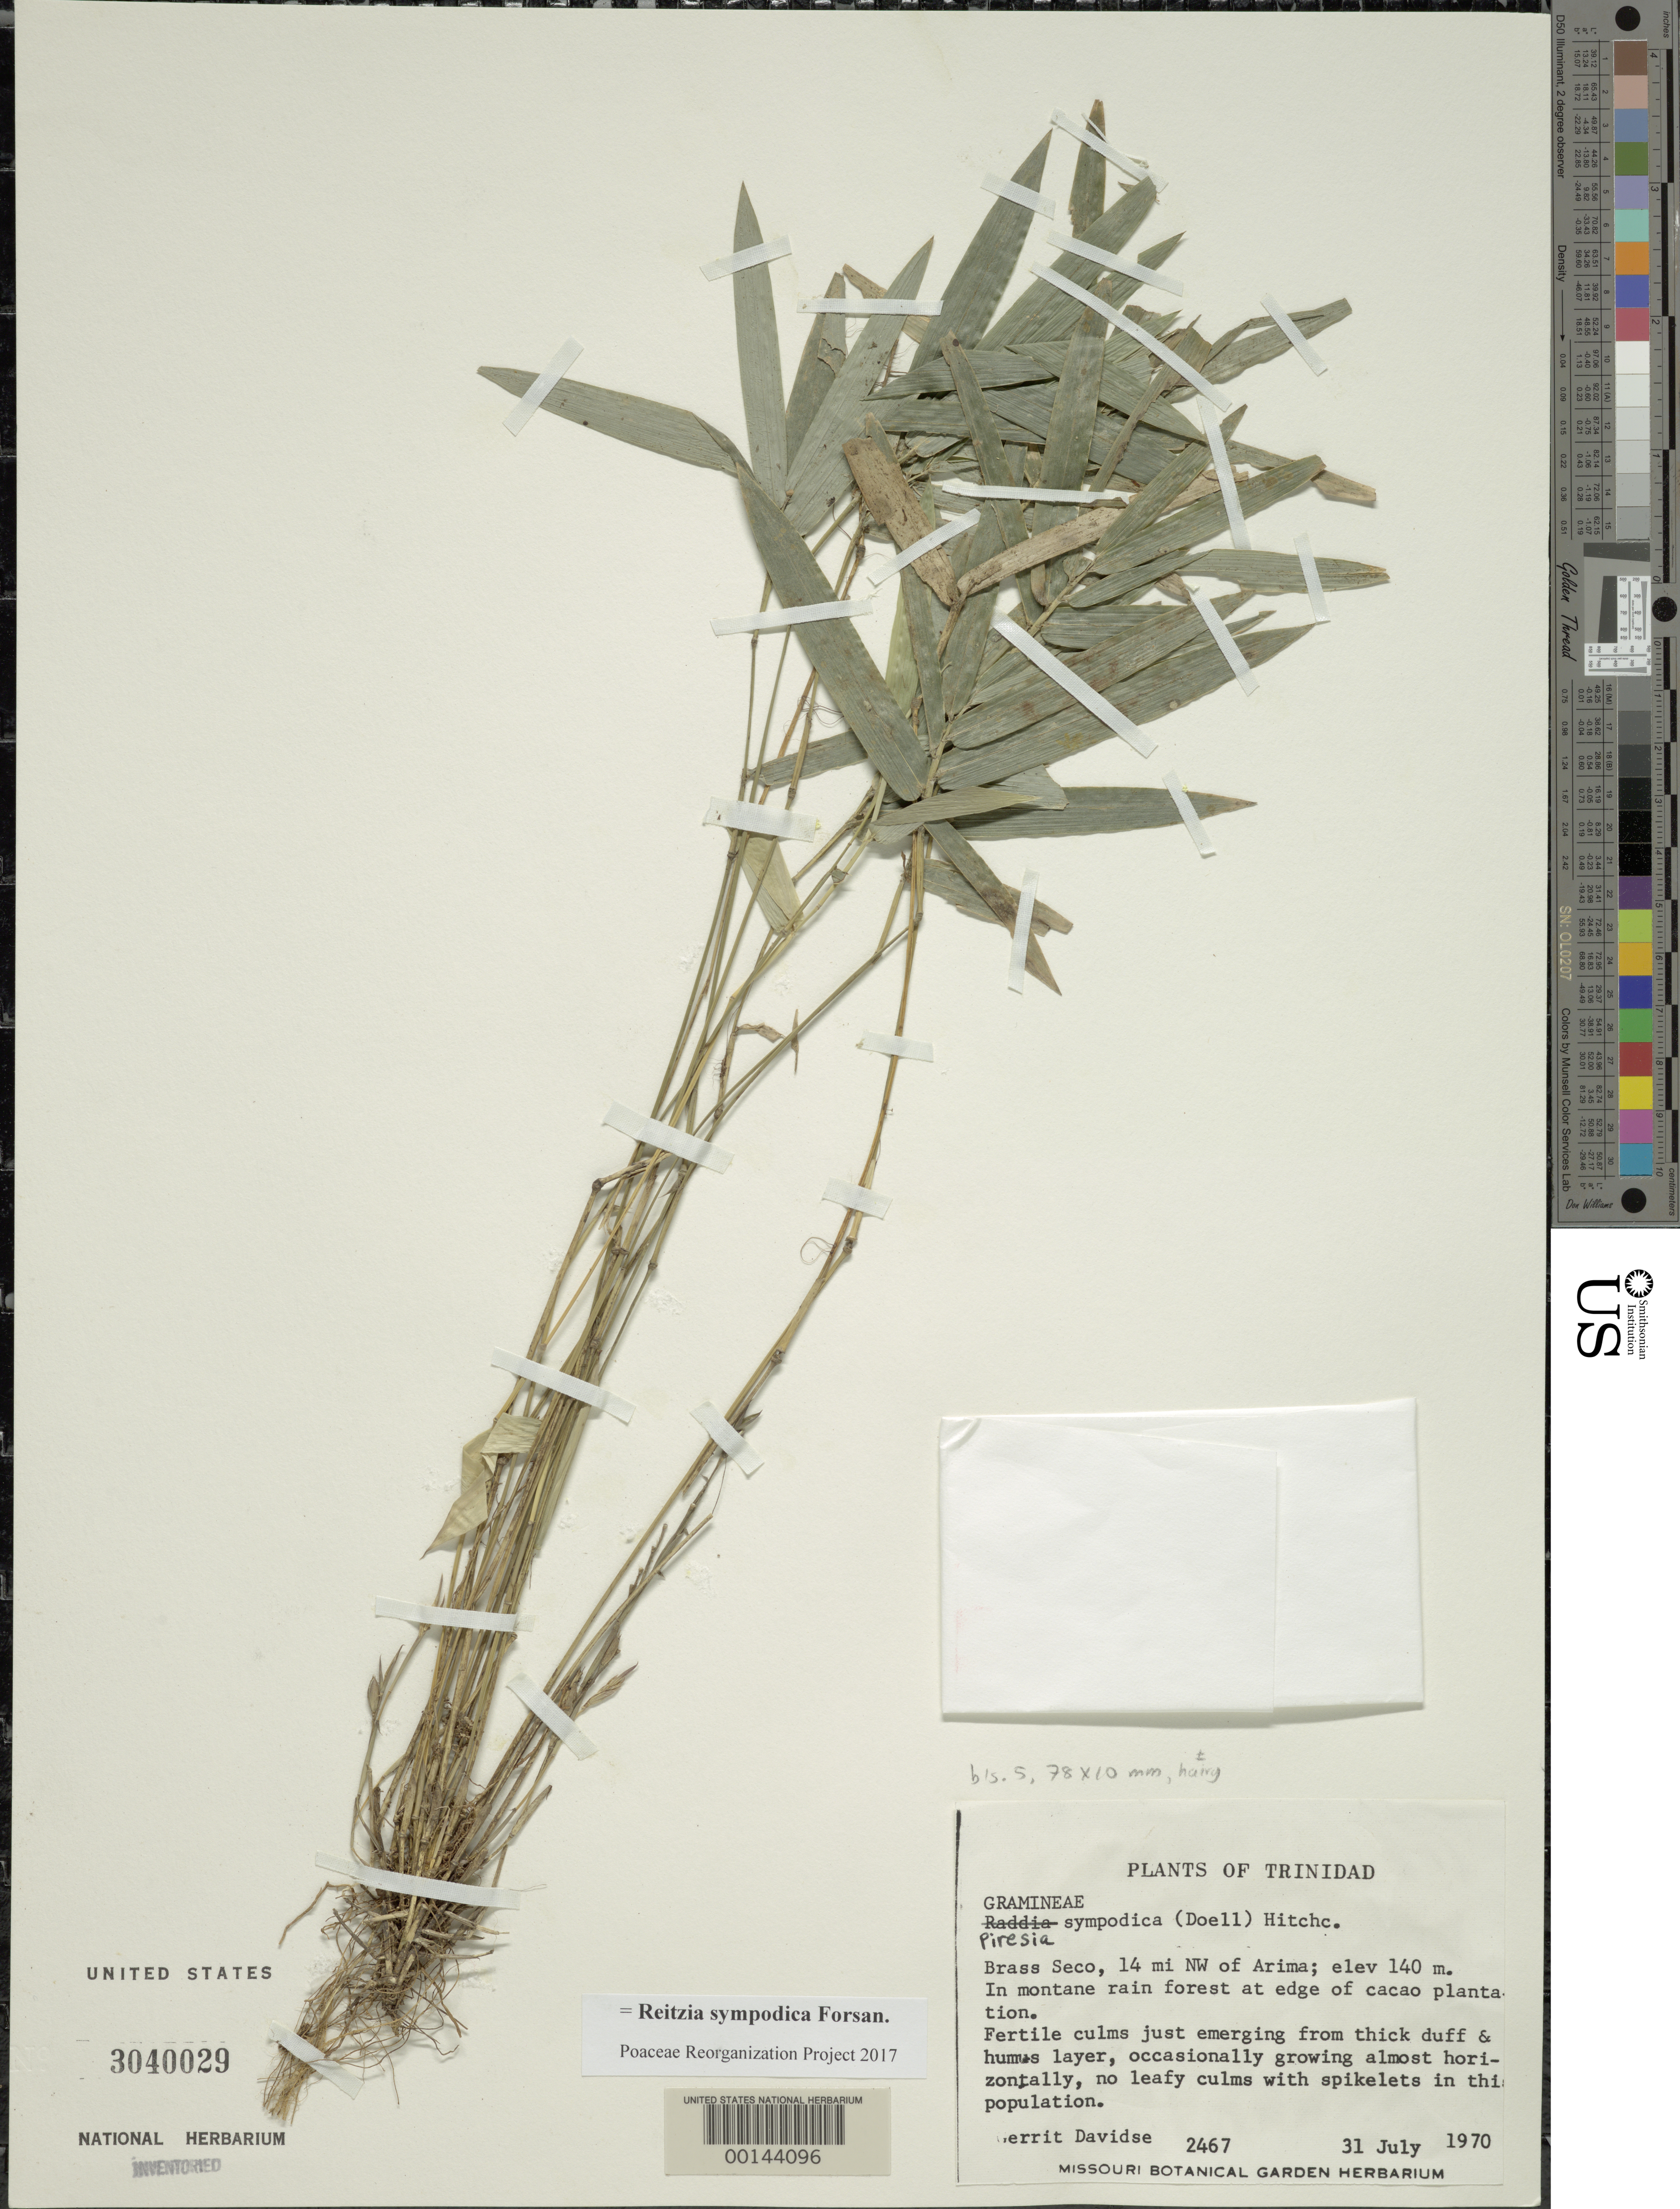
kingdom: Plantae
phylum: Tracheophyta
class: Liliopsida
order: Poales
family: Poaceae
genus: Reitzia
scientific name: Reitzia sympodica ined. 2019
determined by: Poaceae Reorganization Project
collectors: G. Davidse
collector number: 2467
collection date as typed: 31 Jul 1970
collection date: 1970-07-31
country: Trinidad and Tobago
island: Trinidad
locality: Brass seco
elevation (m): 140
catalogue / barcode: US 3040029